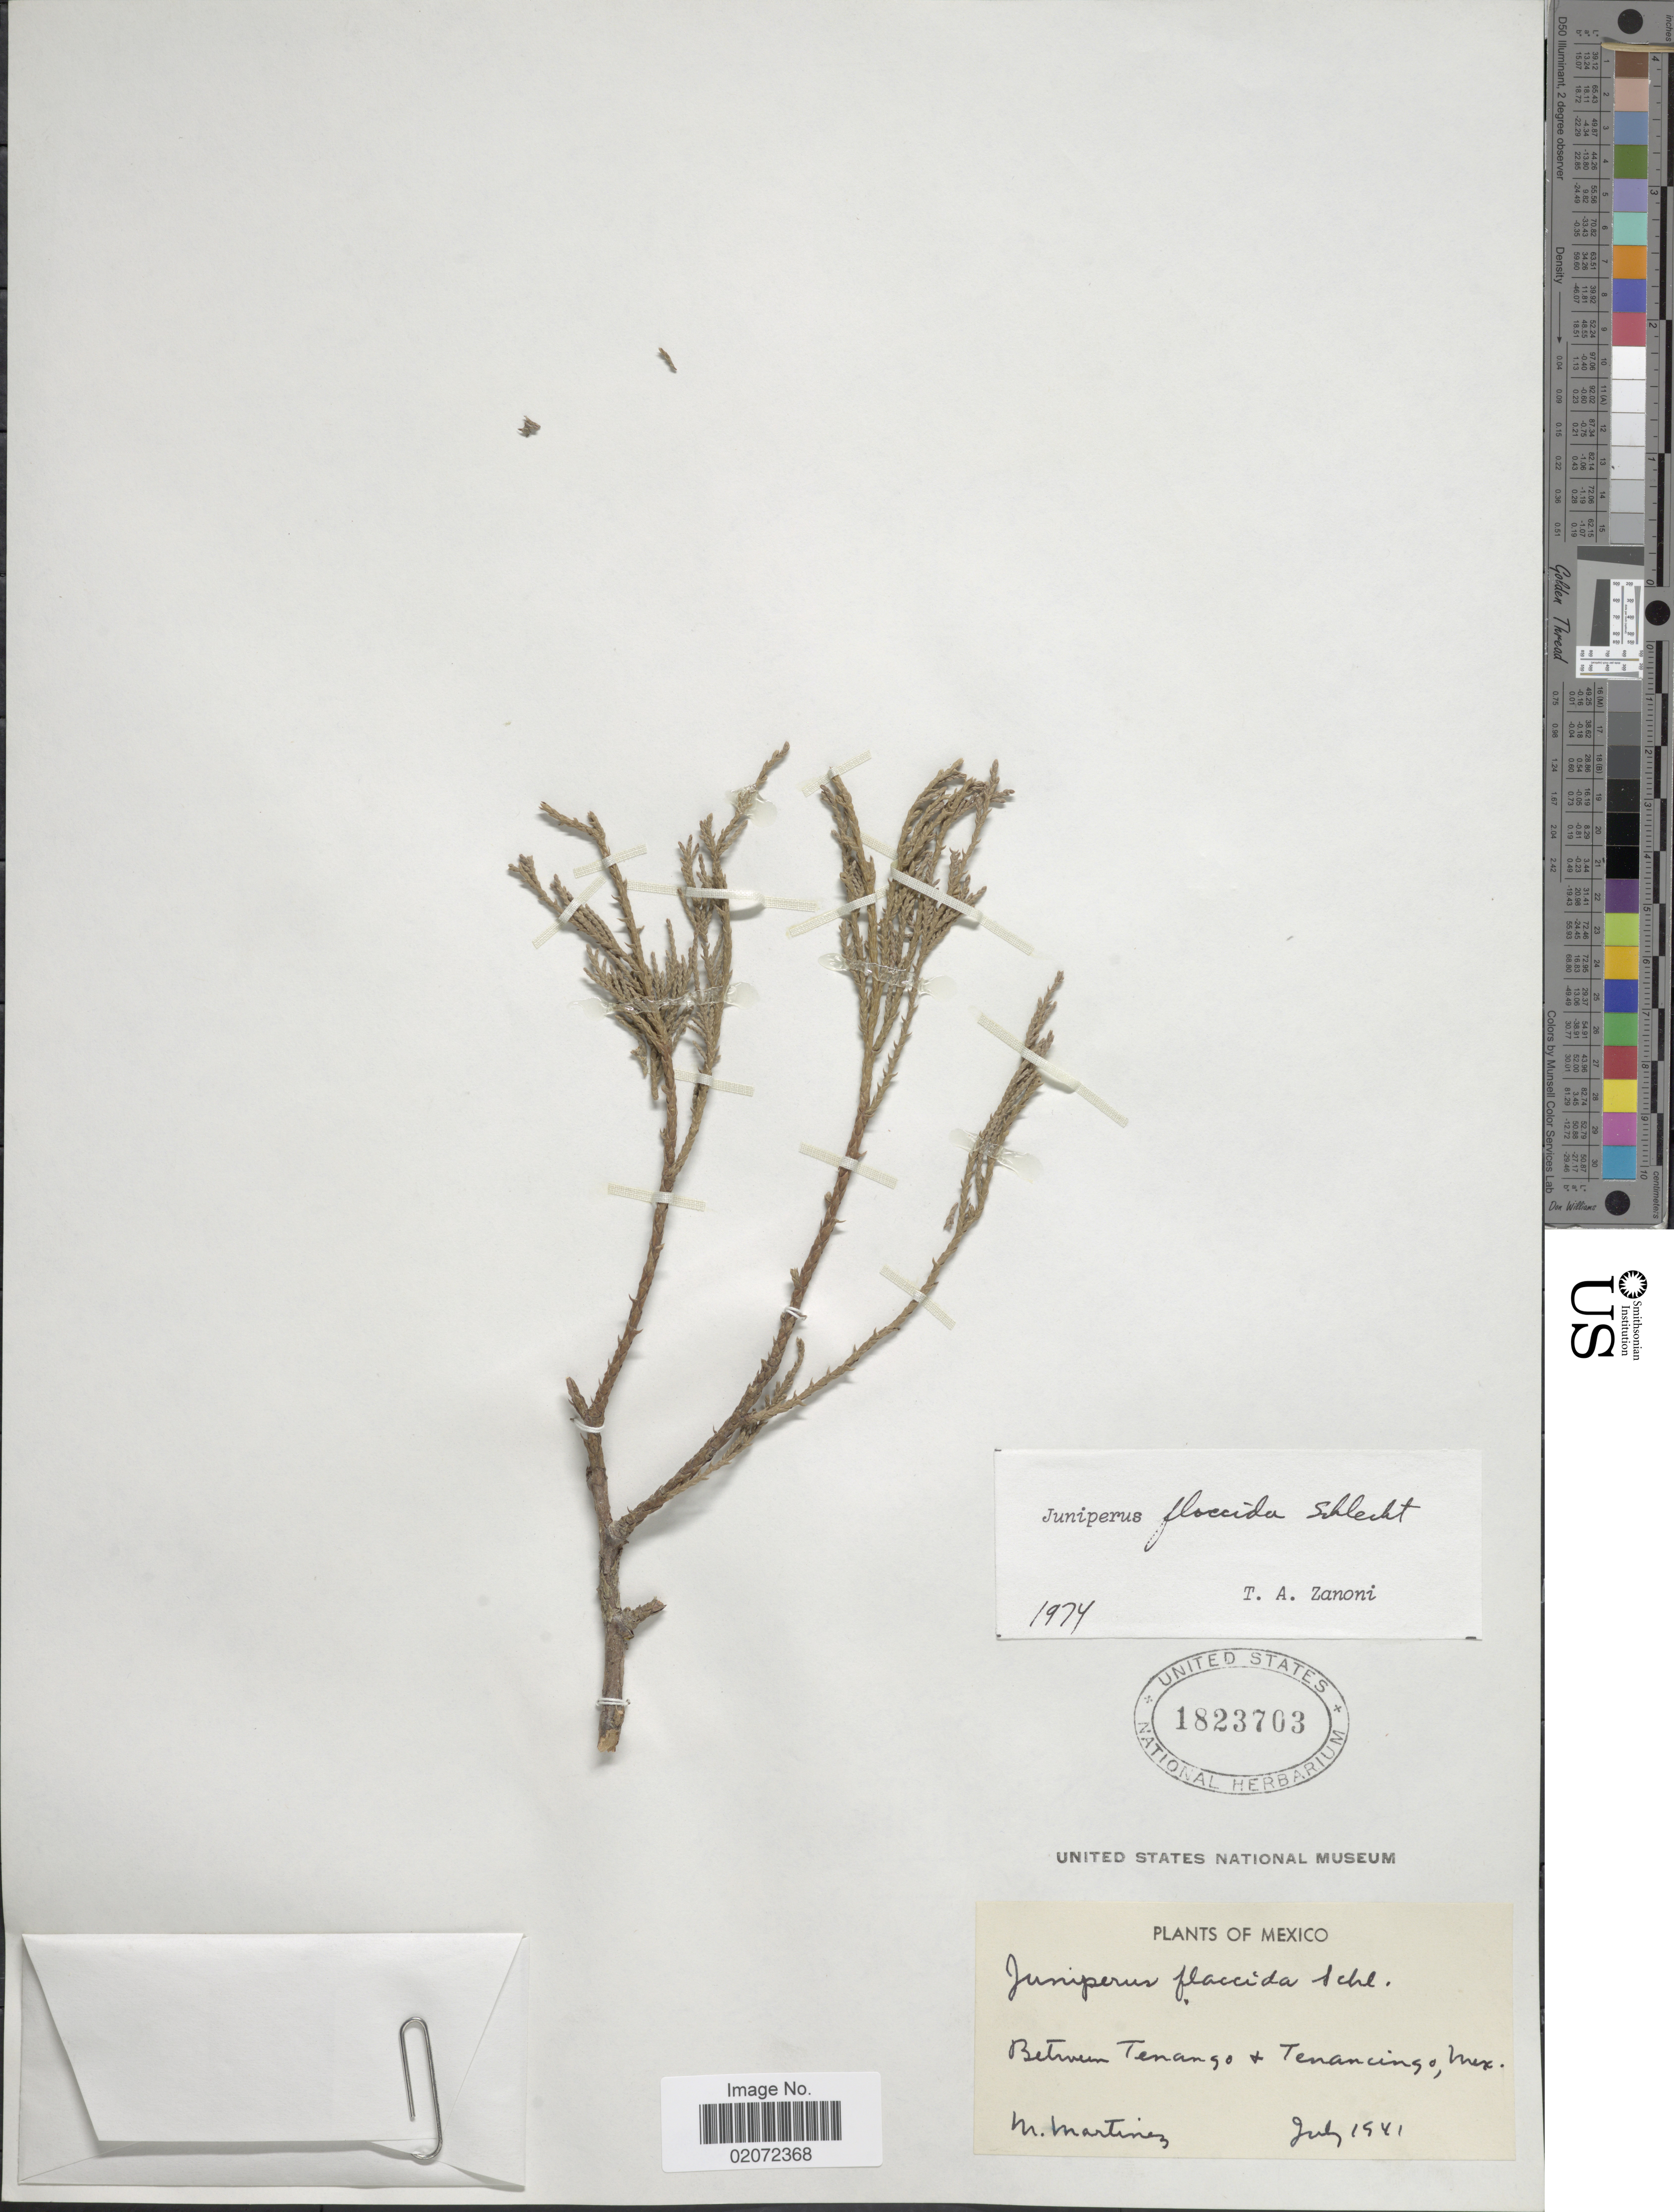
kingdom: Plantae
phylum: Tracheophyta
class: Pinopsida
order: Pinales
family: Cupressaceae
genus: Juniperus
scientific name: Juniperus flaccida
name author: Schltdl.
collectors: M. Martinez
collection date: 1941-07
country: Mexico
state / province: México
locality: Between Tenango & Tenancingo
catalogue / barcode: US 1823703